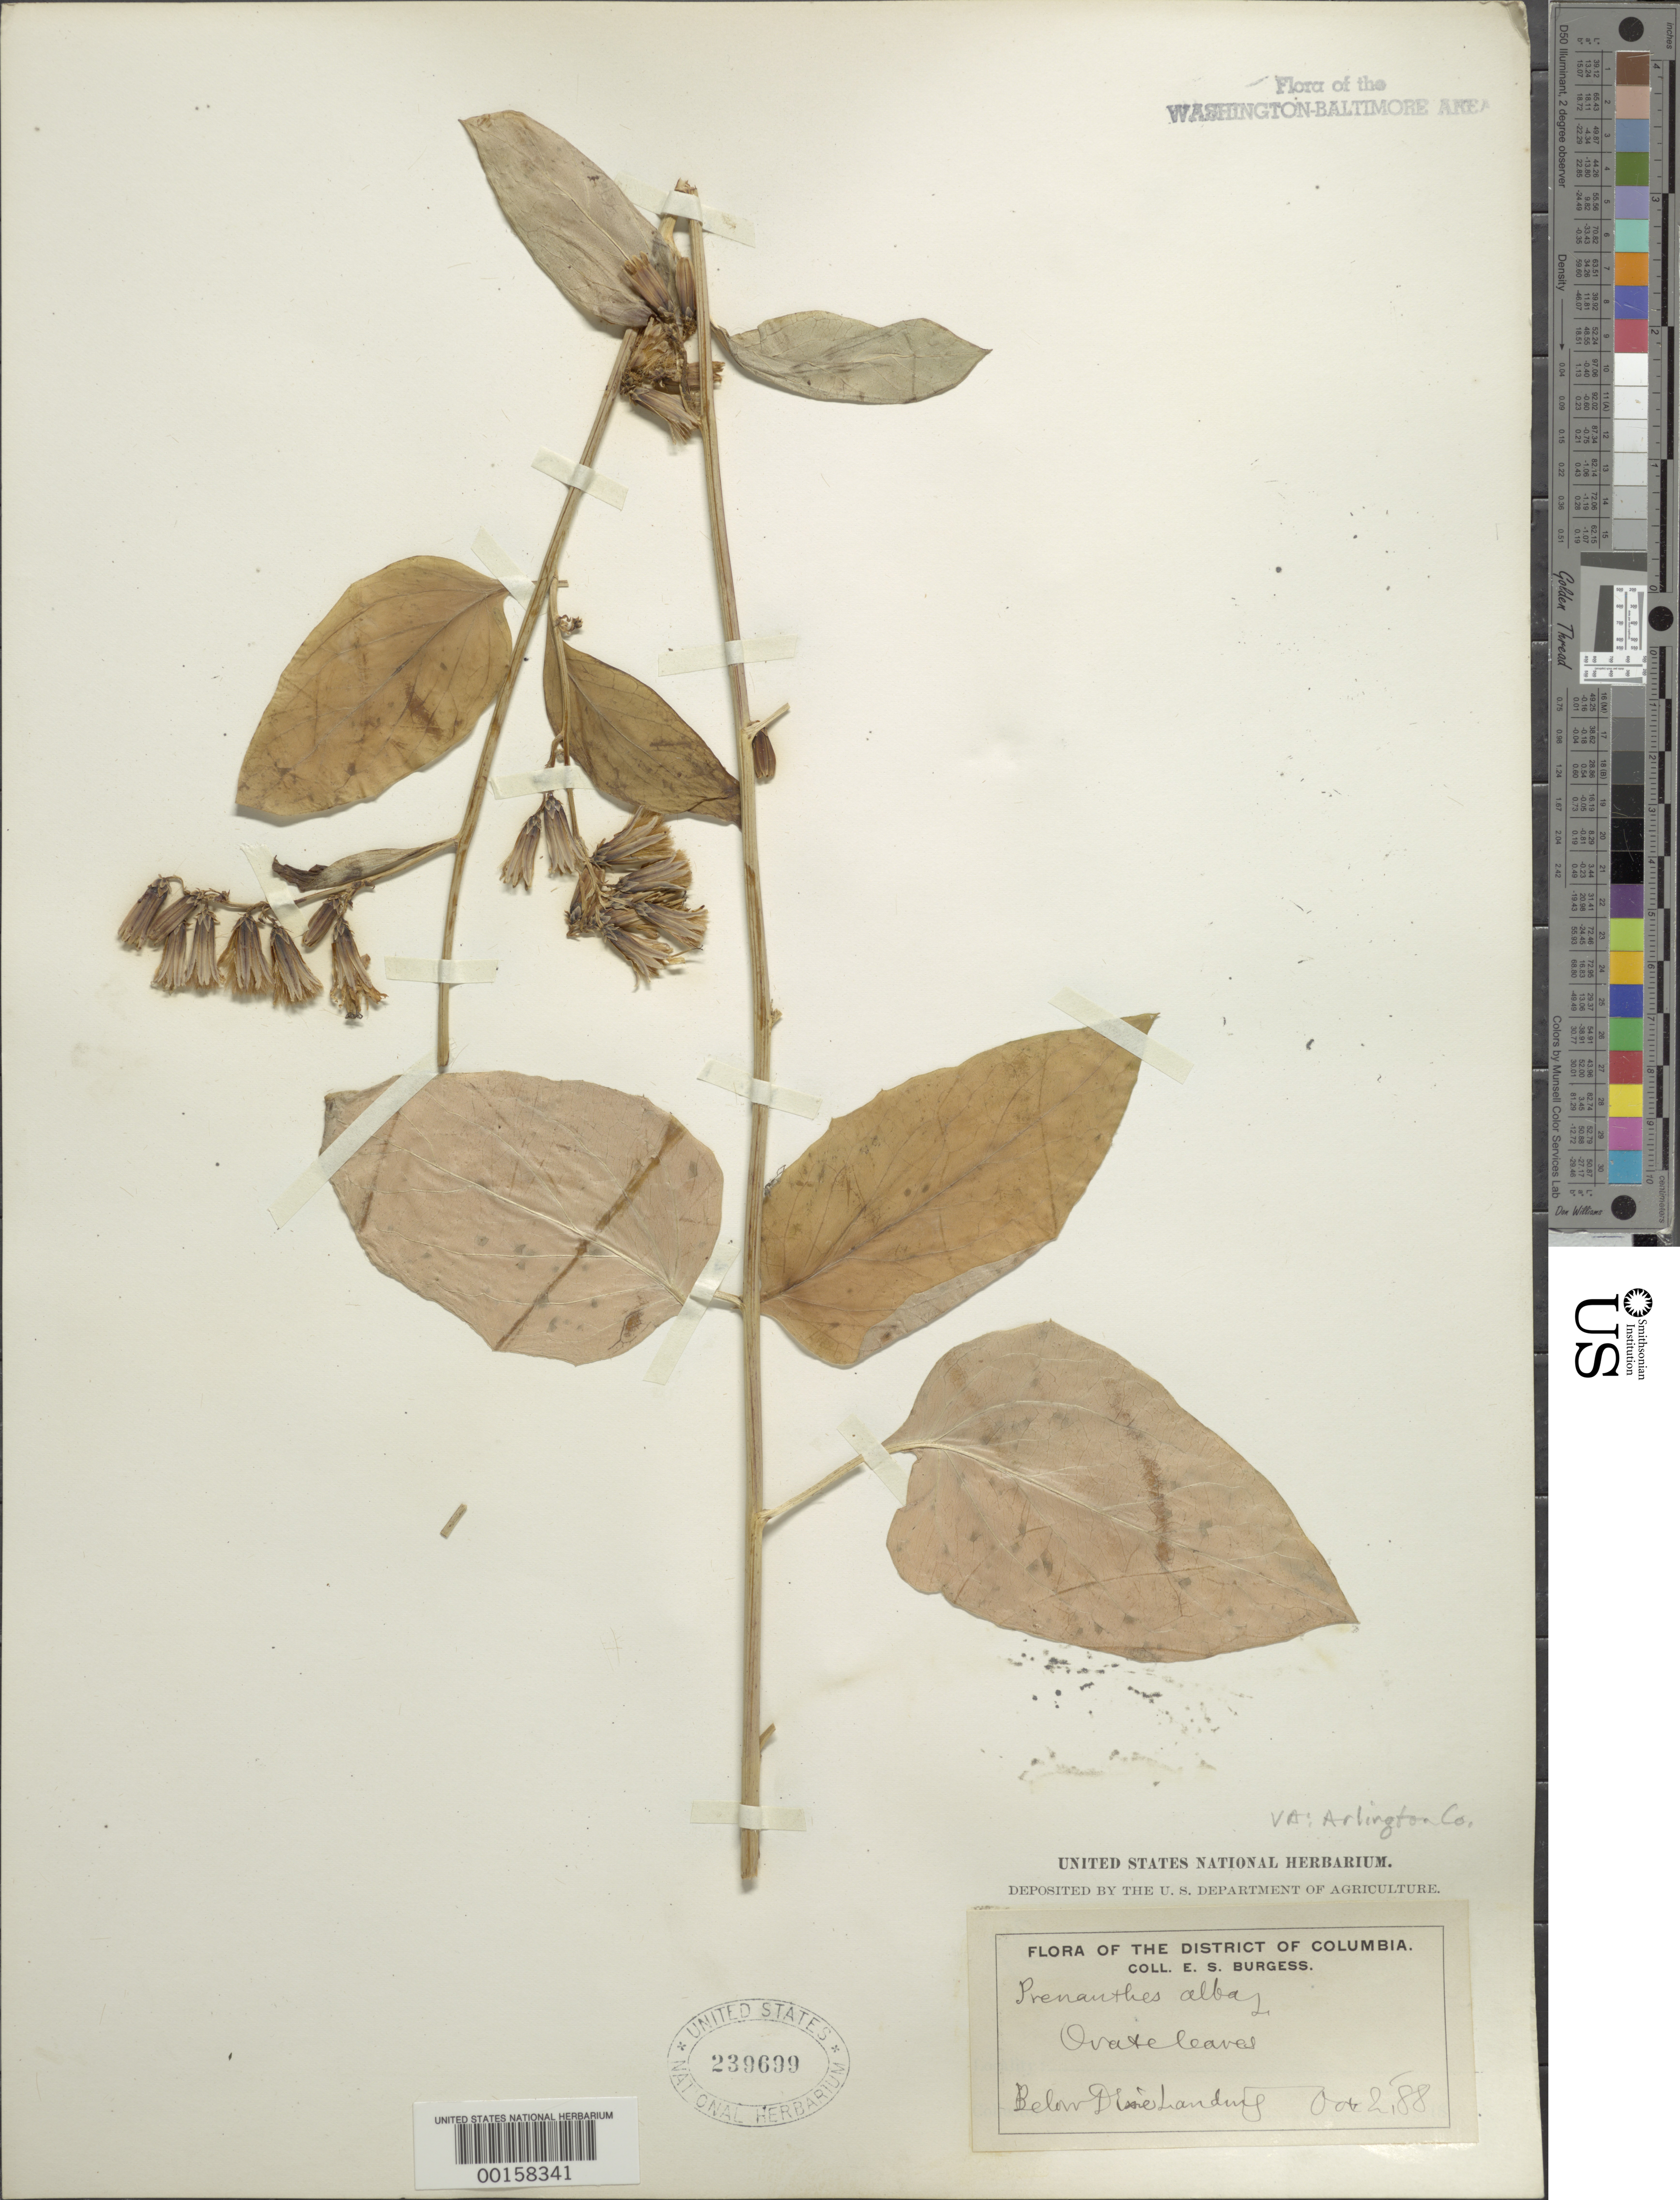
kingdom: Plantae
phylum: Tracheophyta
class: Magnoliopsida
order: Asterales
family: Asteraceae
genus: Nabalus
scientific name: Nabalus albus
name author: (L.) Hook.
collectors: E. Burgess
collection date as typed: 21 Oct 1888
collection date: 1888-10-21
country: United States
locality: Below Dixie Landing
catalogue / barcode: US 239699